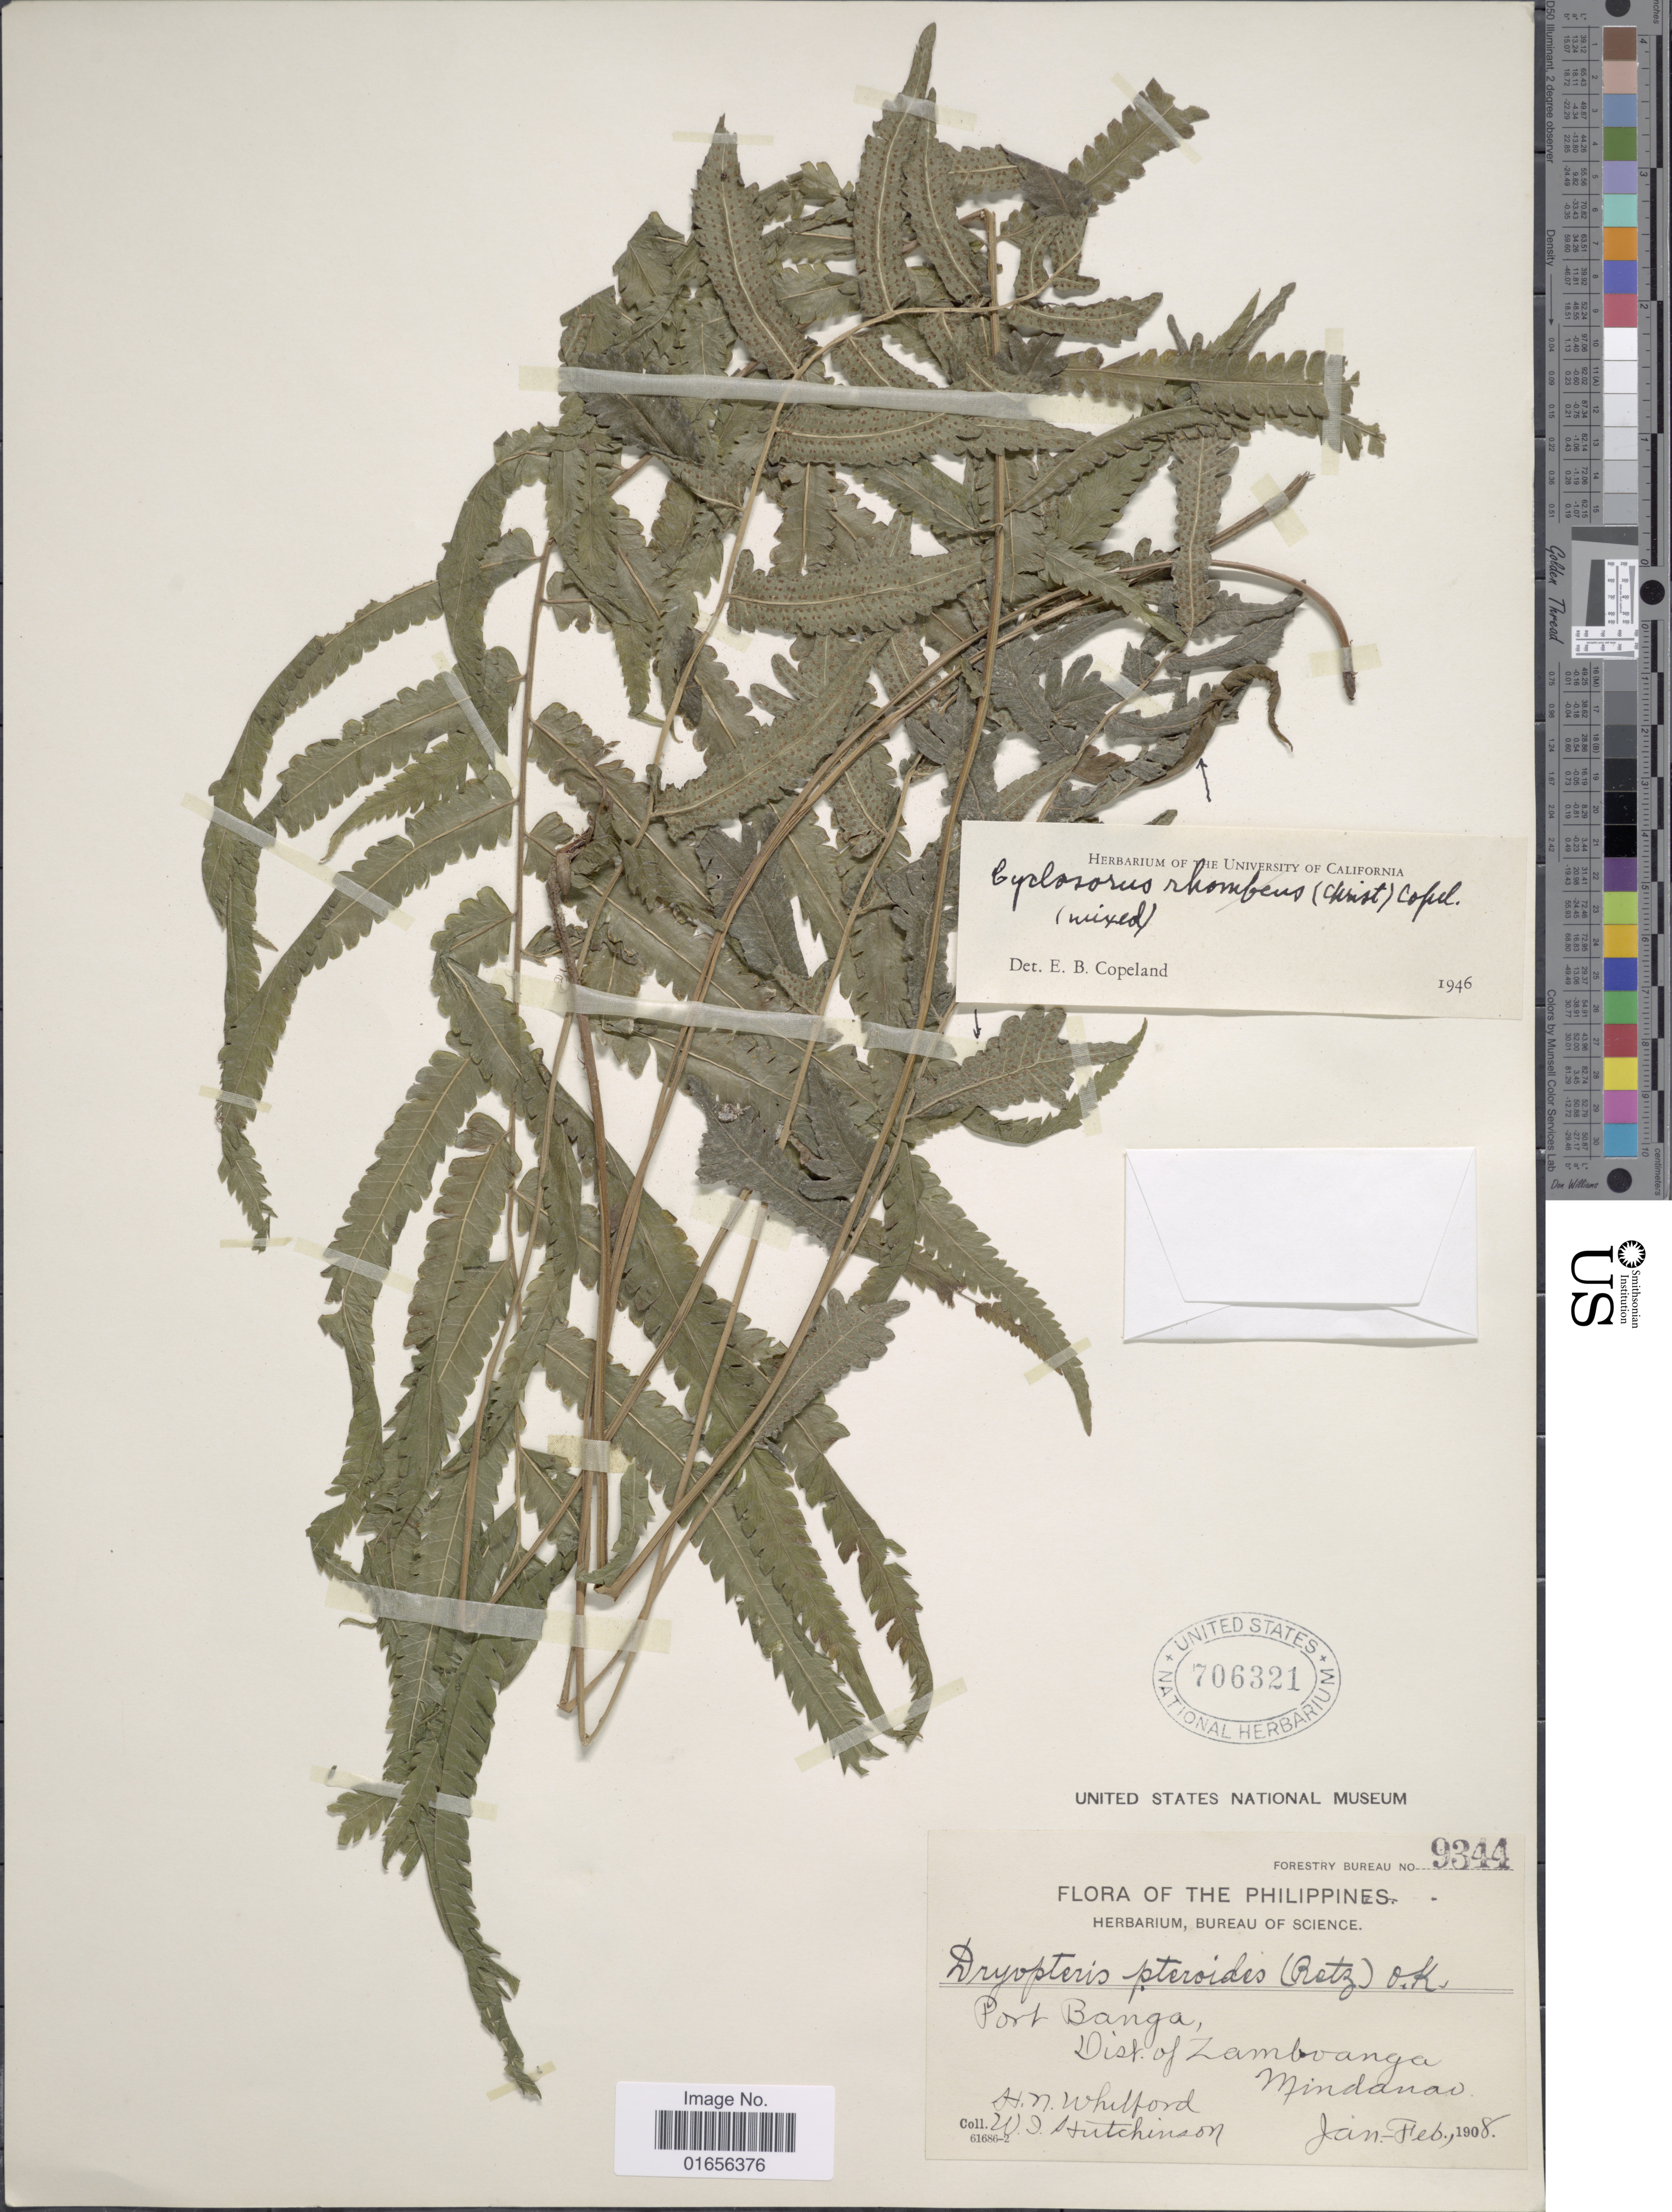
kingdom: Plantae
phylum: Tracheophyta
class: Polypodiopsida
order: Polypodiales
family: Thelypteridaceae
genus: Pronephrium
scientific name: Pronephrium xiphioides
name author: (C. Chr.) Holttum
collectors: H. N. Whitford & W. I. Hutchinson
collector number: Forestry Bureau 9344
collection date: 1908-01/1908-02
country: Philippines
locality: The Philippines, Port Banga, Dist. of Zamboanga, Mindanao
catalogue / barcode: US 706321